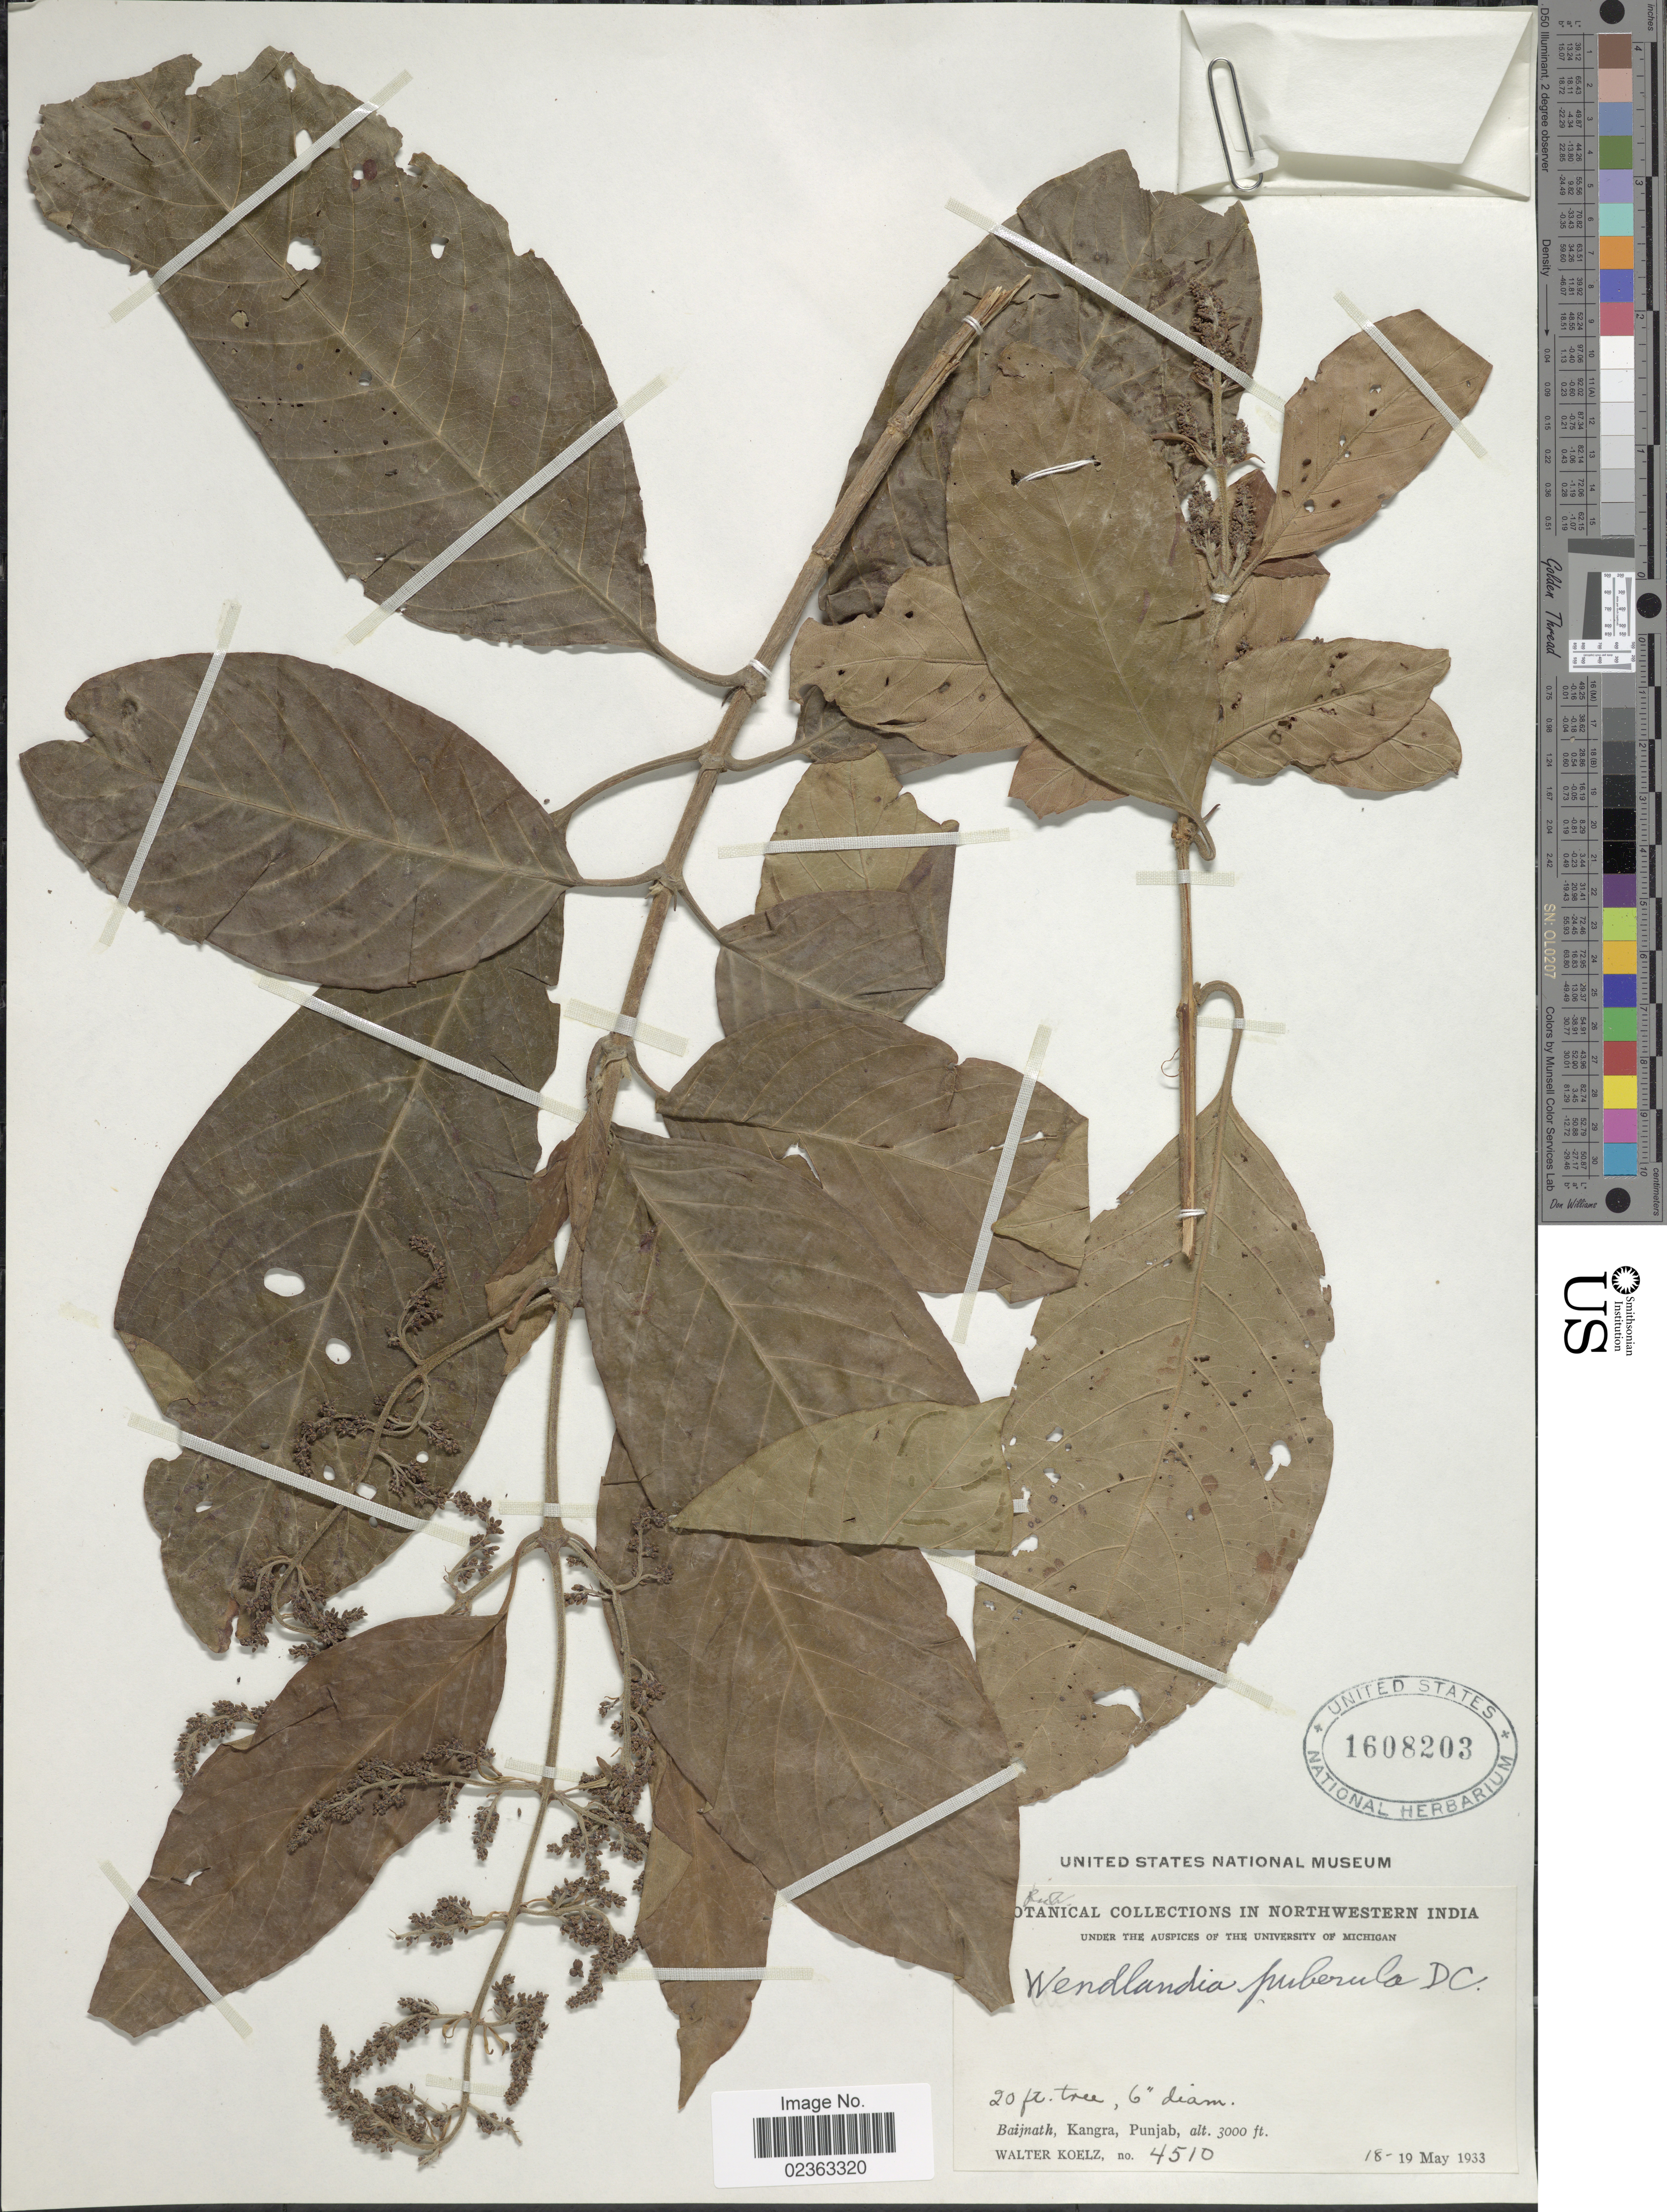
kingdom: Plantae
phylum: Tracheophyta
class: Magnoliopsida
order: Gentianales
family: Rubiaceae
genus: Wendlandia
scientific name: Wendlandia puberula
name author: DC.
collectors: W. N. Koelz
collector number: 4510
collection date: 1933-05-18/1933-05-19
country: India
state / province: Punjab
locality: Northwestern India, Baijnath, Kangra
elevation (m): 914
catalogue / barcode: US 1608203